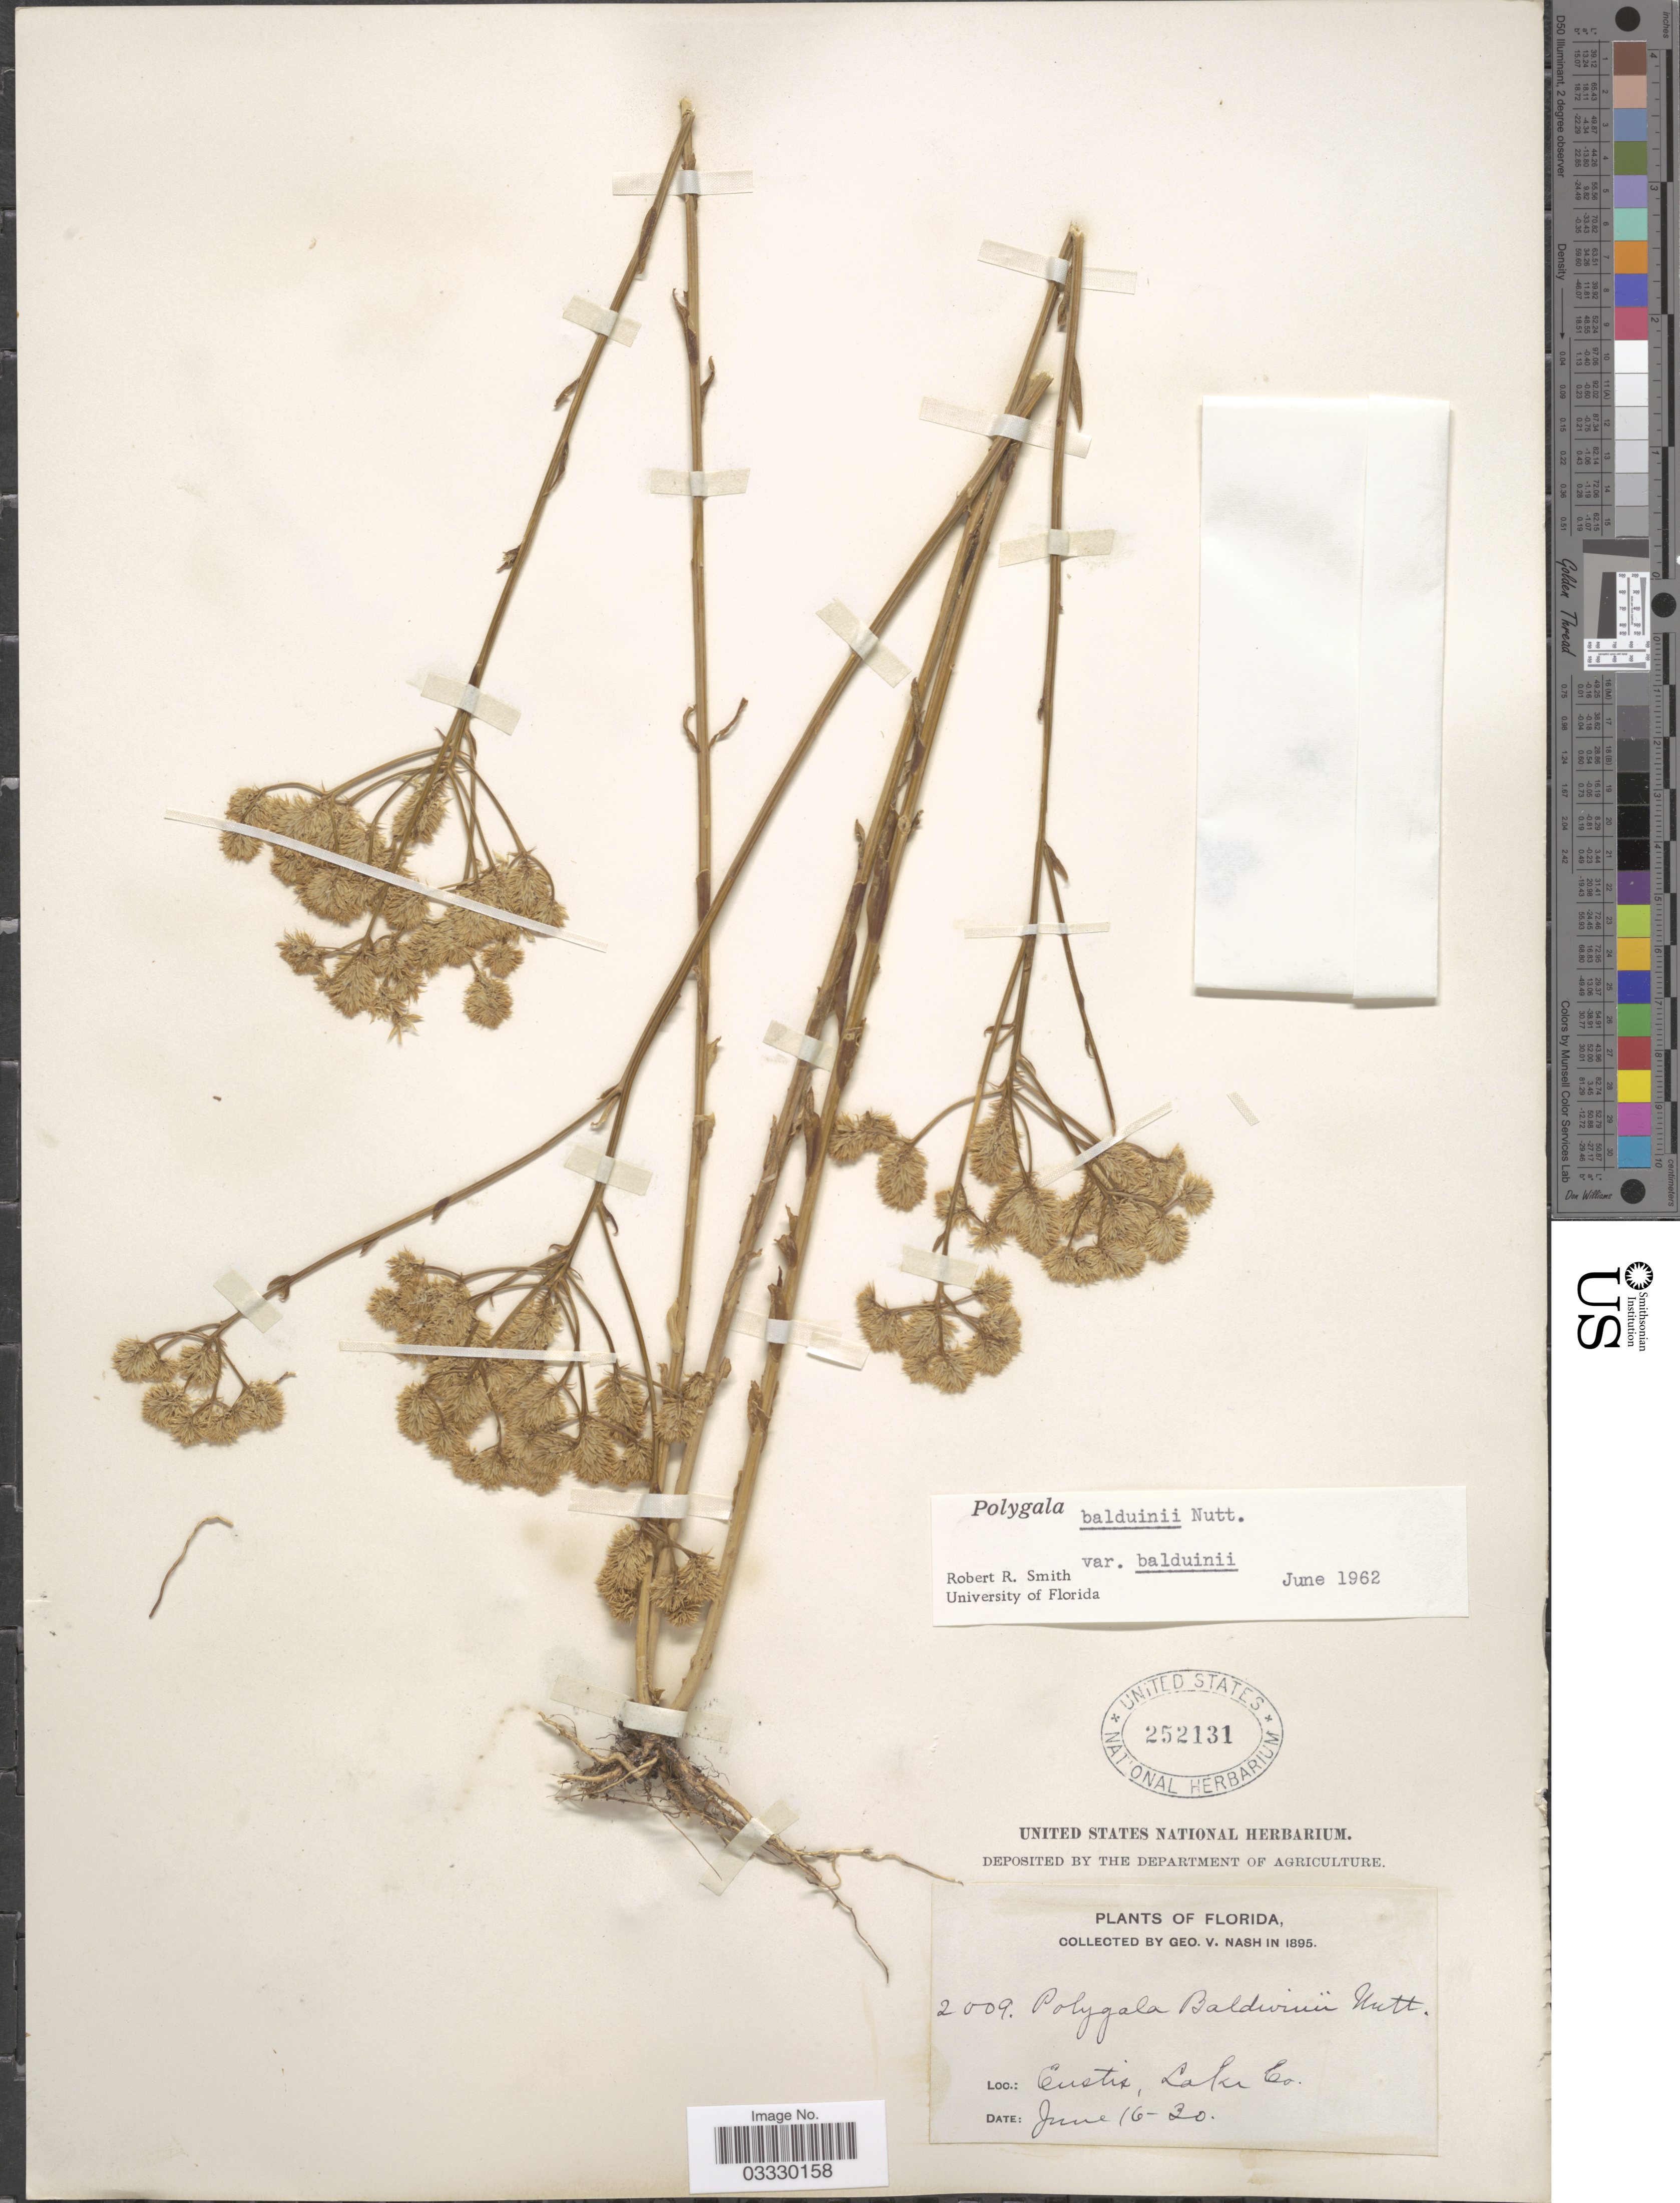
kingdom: Plantae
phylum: Tracheophyta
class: Magnoliopsida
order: Fabales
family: Polygalaceae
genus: Polygala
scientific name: Polygala balduinii var. balduinii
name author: Nutt.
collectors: G. V. Nash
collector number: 2009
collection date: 1895-06-16/1895-06-30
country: United States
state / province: Florida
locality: Eustis, Lake Co.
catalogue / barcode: US 252131